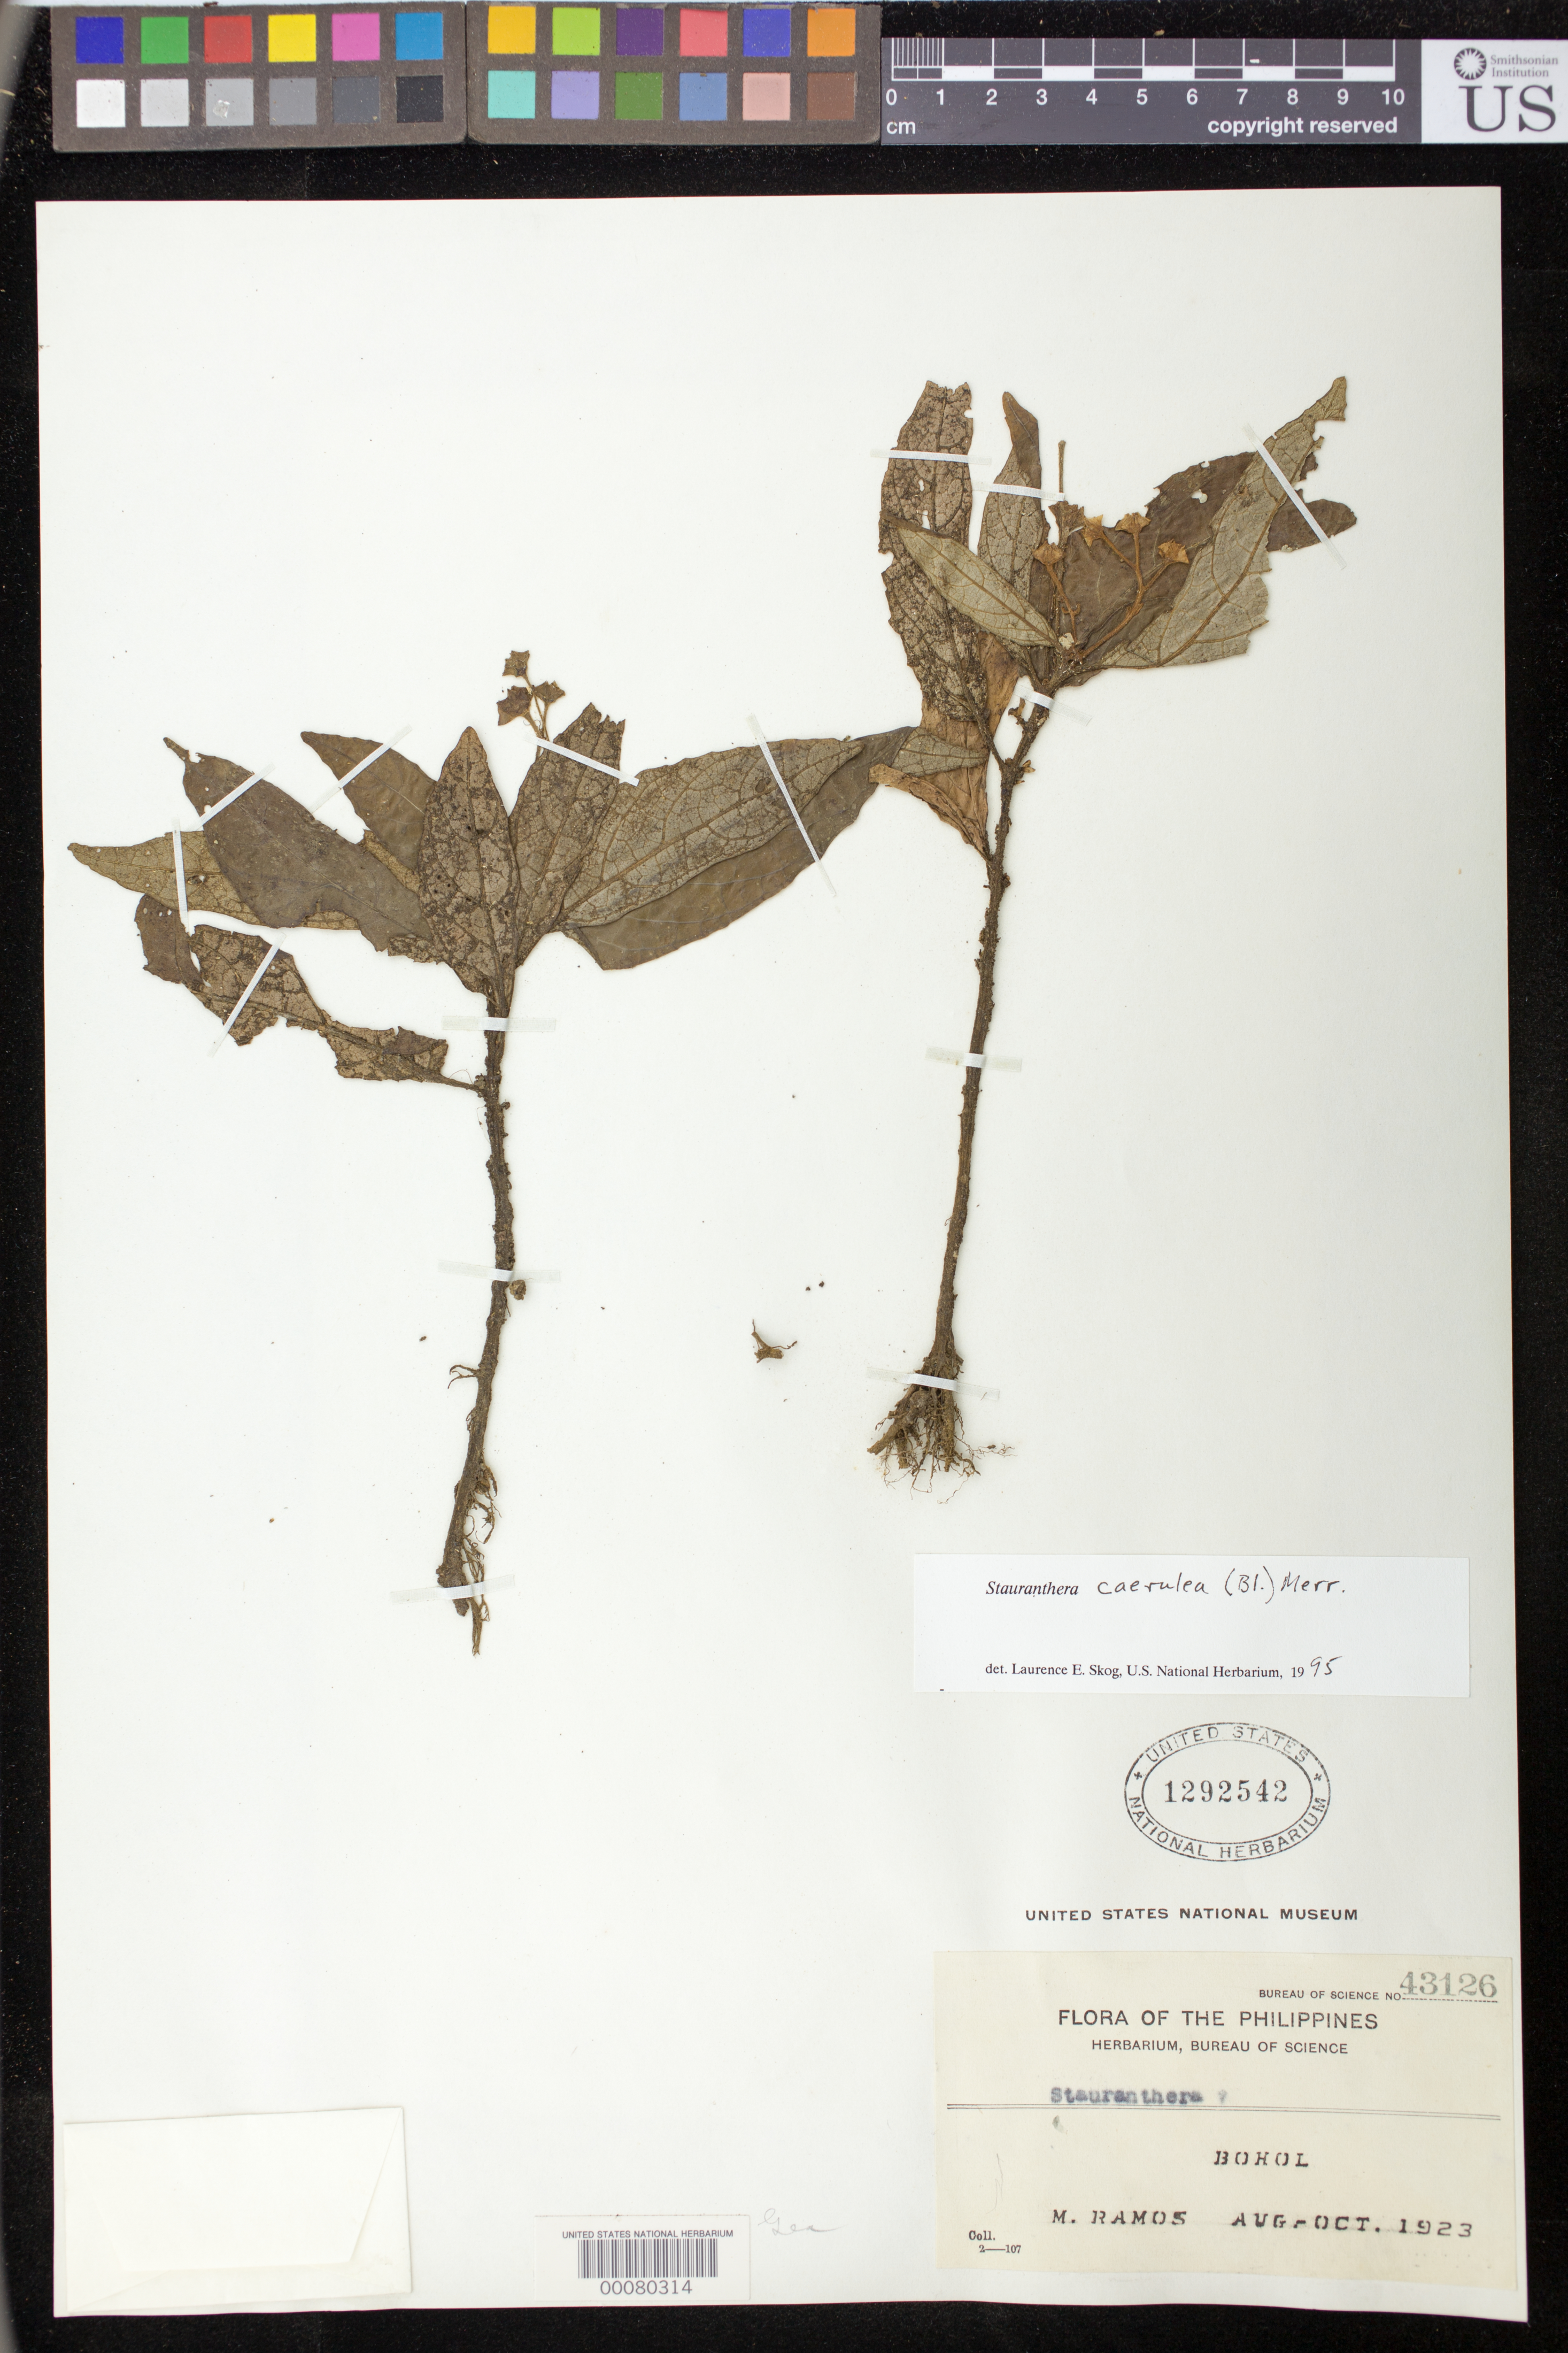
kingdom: Plantae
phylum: Tracheophyta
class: Magnoliopsida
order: Lamiales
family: Gesneriaceae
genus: Stauranthera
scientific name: Stauranthera coerulea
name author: (Blume) Merr.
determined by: Skog, Laurence E.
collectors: M. Ramos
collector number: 43126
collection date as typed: Aug-Oct 1923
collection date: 1923-08/1923-10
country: Philippines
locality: Bohol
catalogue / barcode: US 1292542